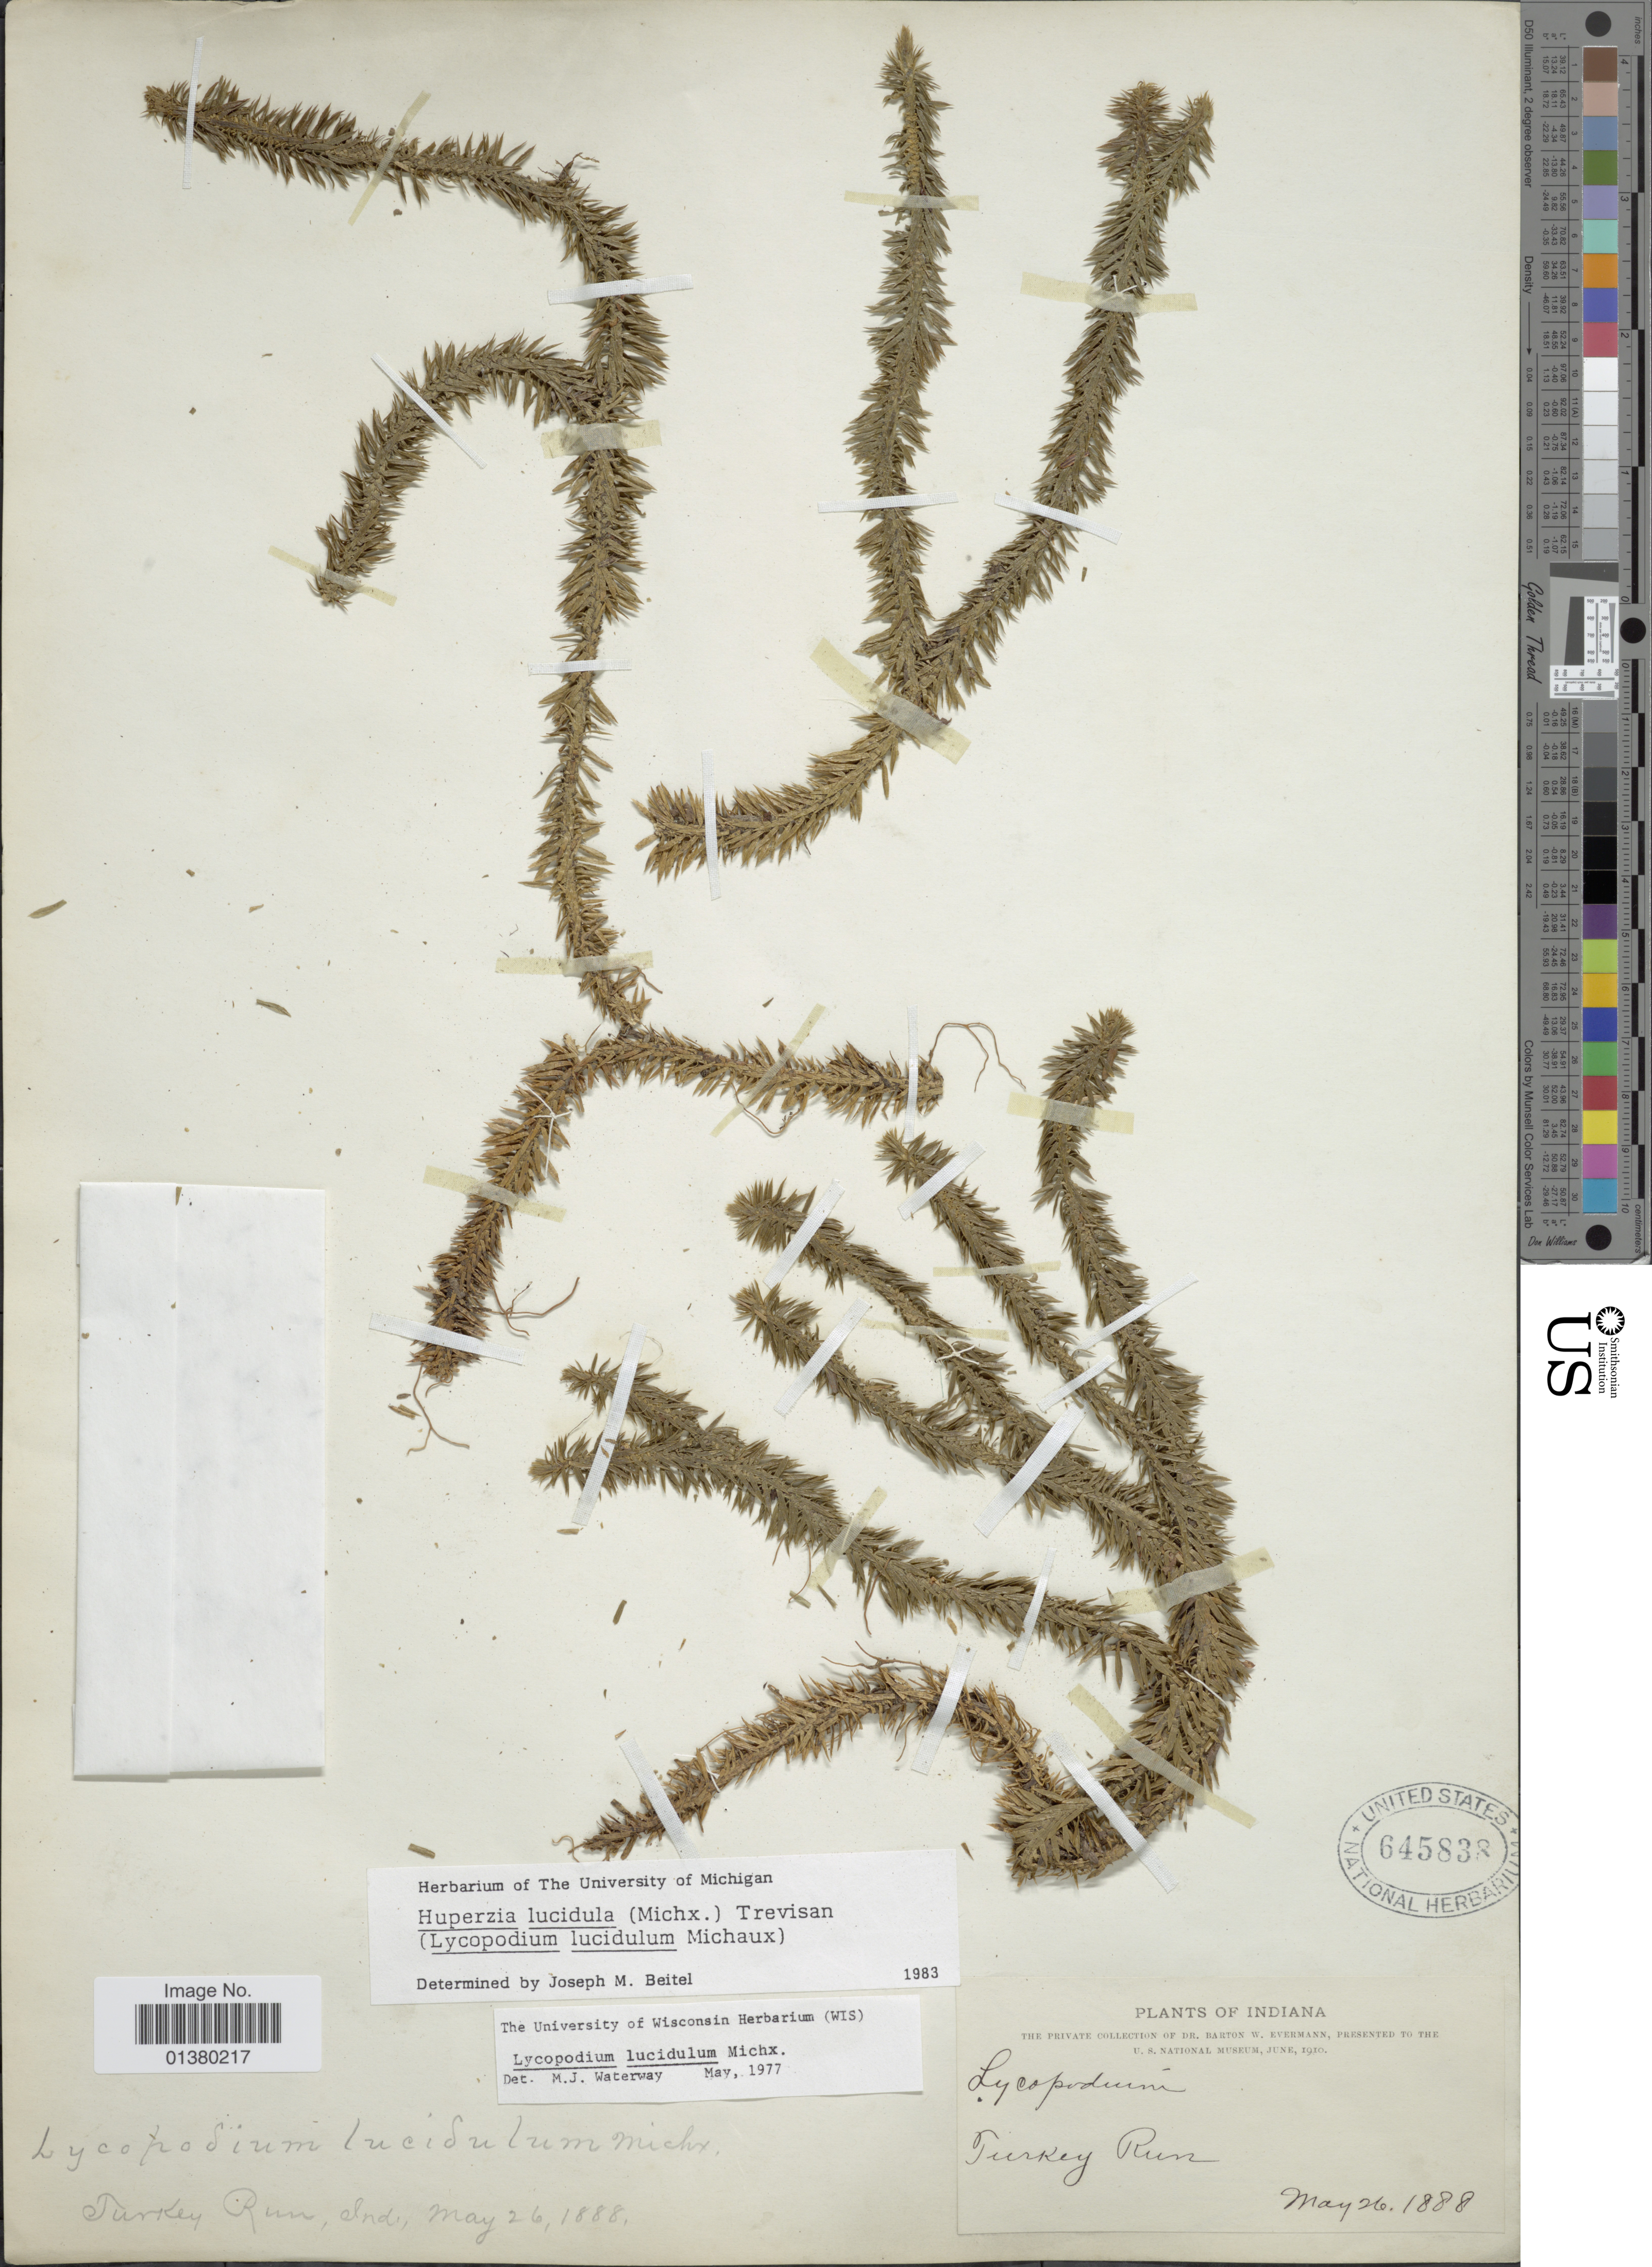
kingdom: Plantae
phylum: Tracheophyta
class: Lycopodiopsida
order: Lycopodiales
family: Lycopodiaceae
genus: Huperzia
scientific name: Huperzia lucidula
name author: (Michx.) Trevis.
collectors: B. W. Evermann & B. W. Evermann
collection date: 1888-05-26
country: United States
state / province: Indiana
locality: Turkey Run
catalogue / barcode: US 645838